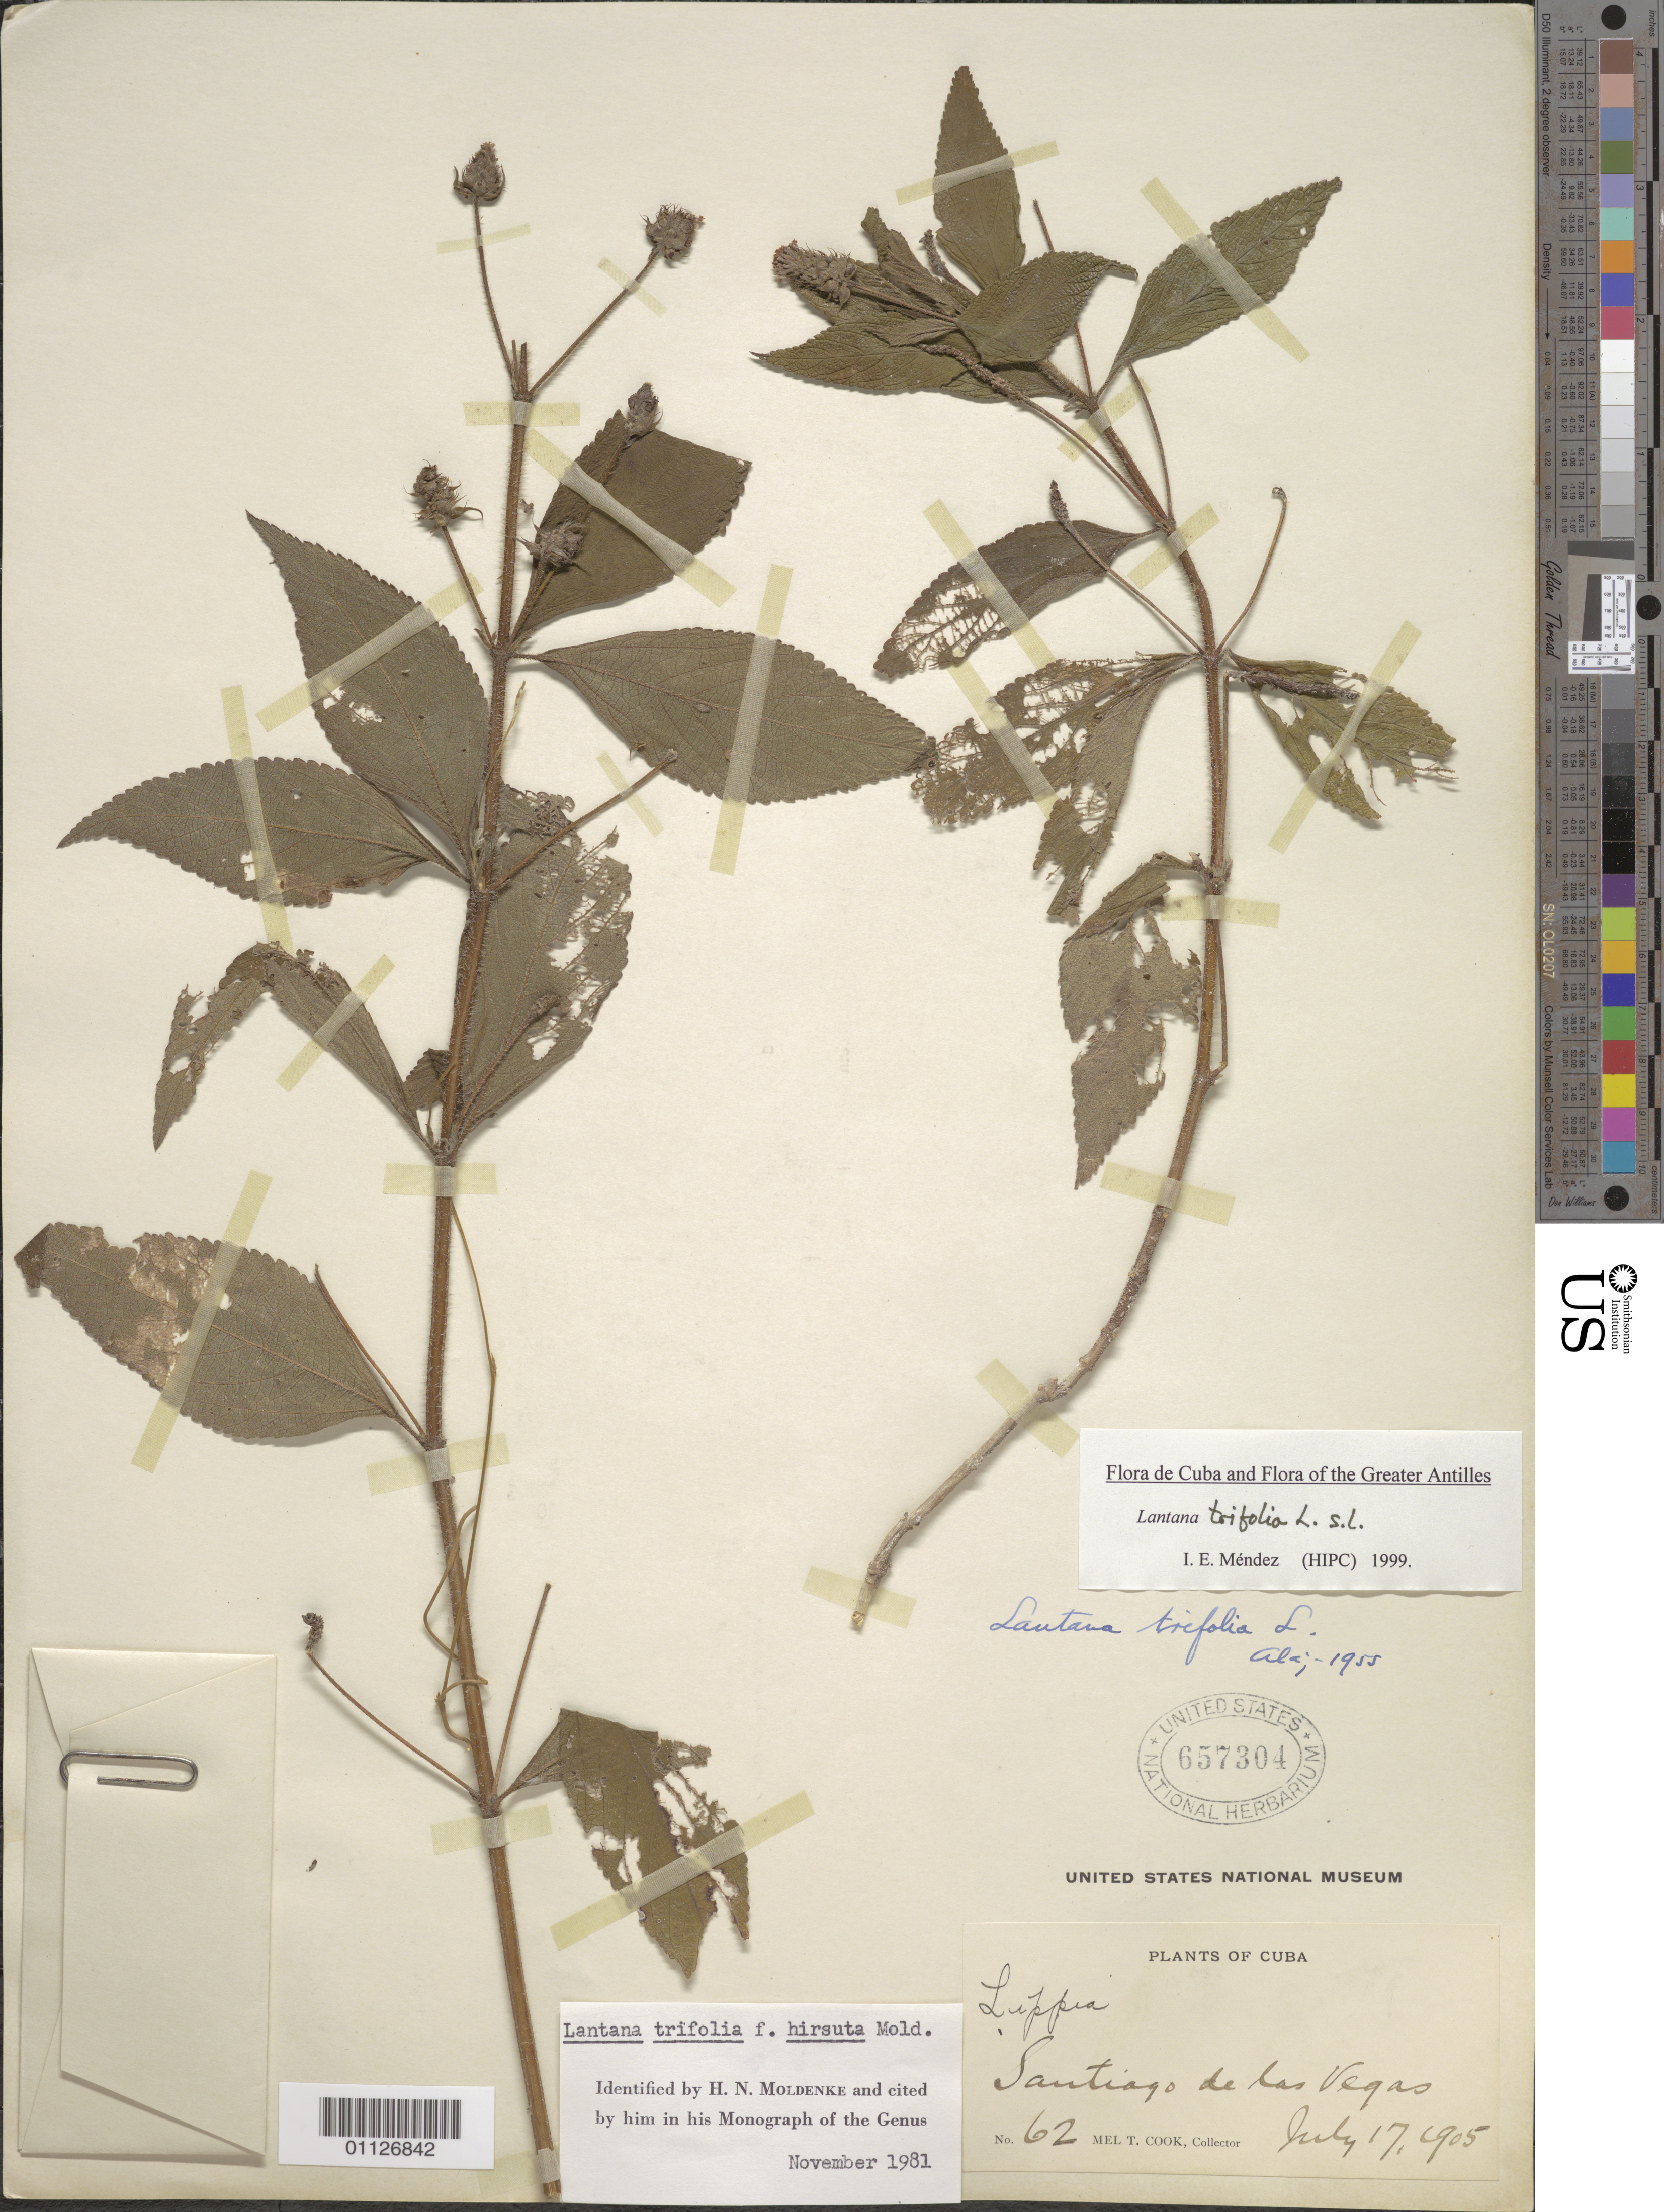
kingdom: Plantae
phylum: Tracheophyta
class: Magnoliopsida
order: Lamiales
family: Verbenaceae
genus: Lantana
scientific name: Lantana trifolia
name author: L.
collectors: M. T. Cook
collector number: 62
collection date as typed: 17 Jul 1905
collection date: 1905-07-17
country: Cuba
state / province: La Habana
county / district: Municipio Boyeros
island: Cuba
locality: Santiago de las Vegas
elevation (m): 97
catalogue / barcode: US 657304